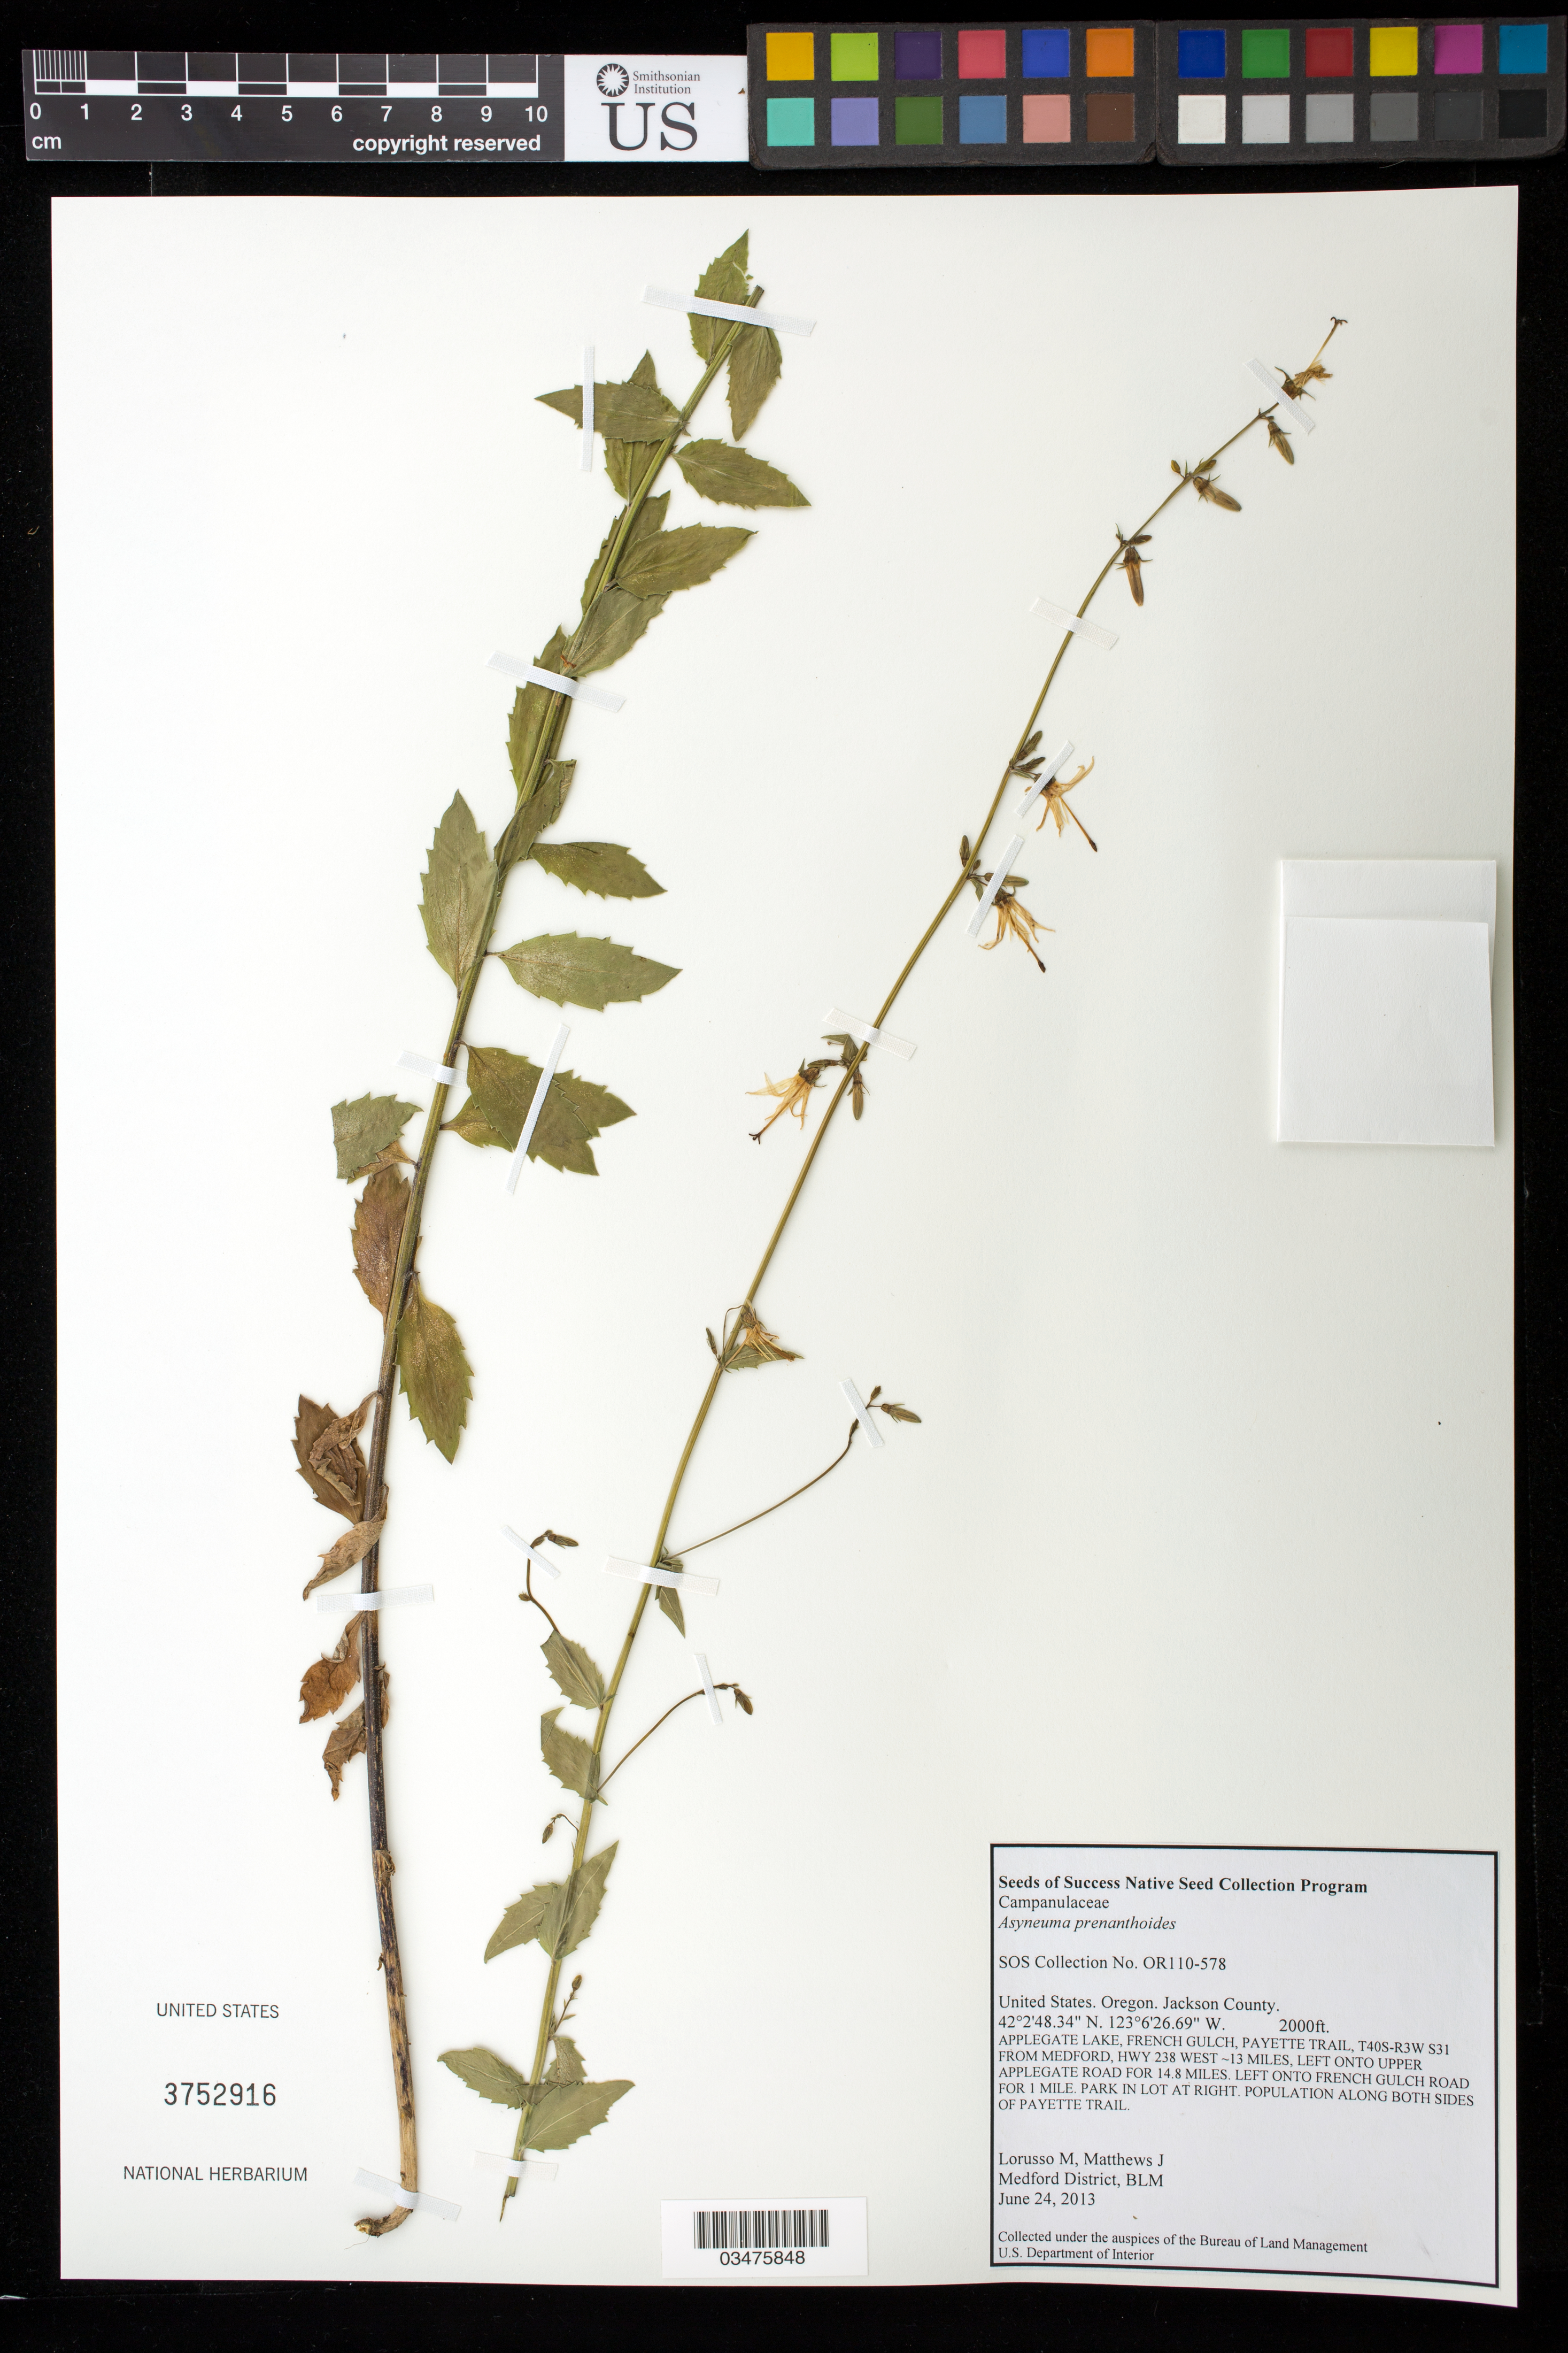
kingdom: Plantae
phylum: Tracheophyta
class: Magnoliopsida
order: Asterales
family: Campanulaceae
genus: Asyneuma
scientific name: Asyneuma prenanthoides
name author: (Durieu) McVaugh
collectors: M. Lorusso & J. Matthews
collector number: OR110-578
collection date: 2013-06-24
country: United States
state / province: Oregon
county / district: Jackson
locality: Applegate Lake, French Gulch, Payette Trail.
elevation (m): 610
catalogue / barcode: US 3752916